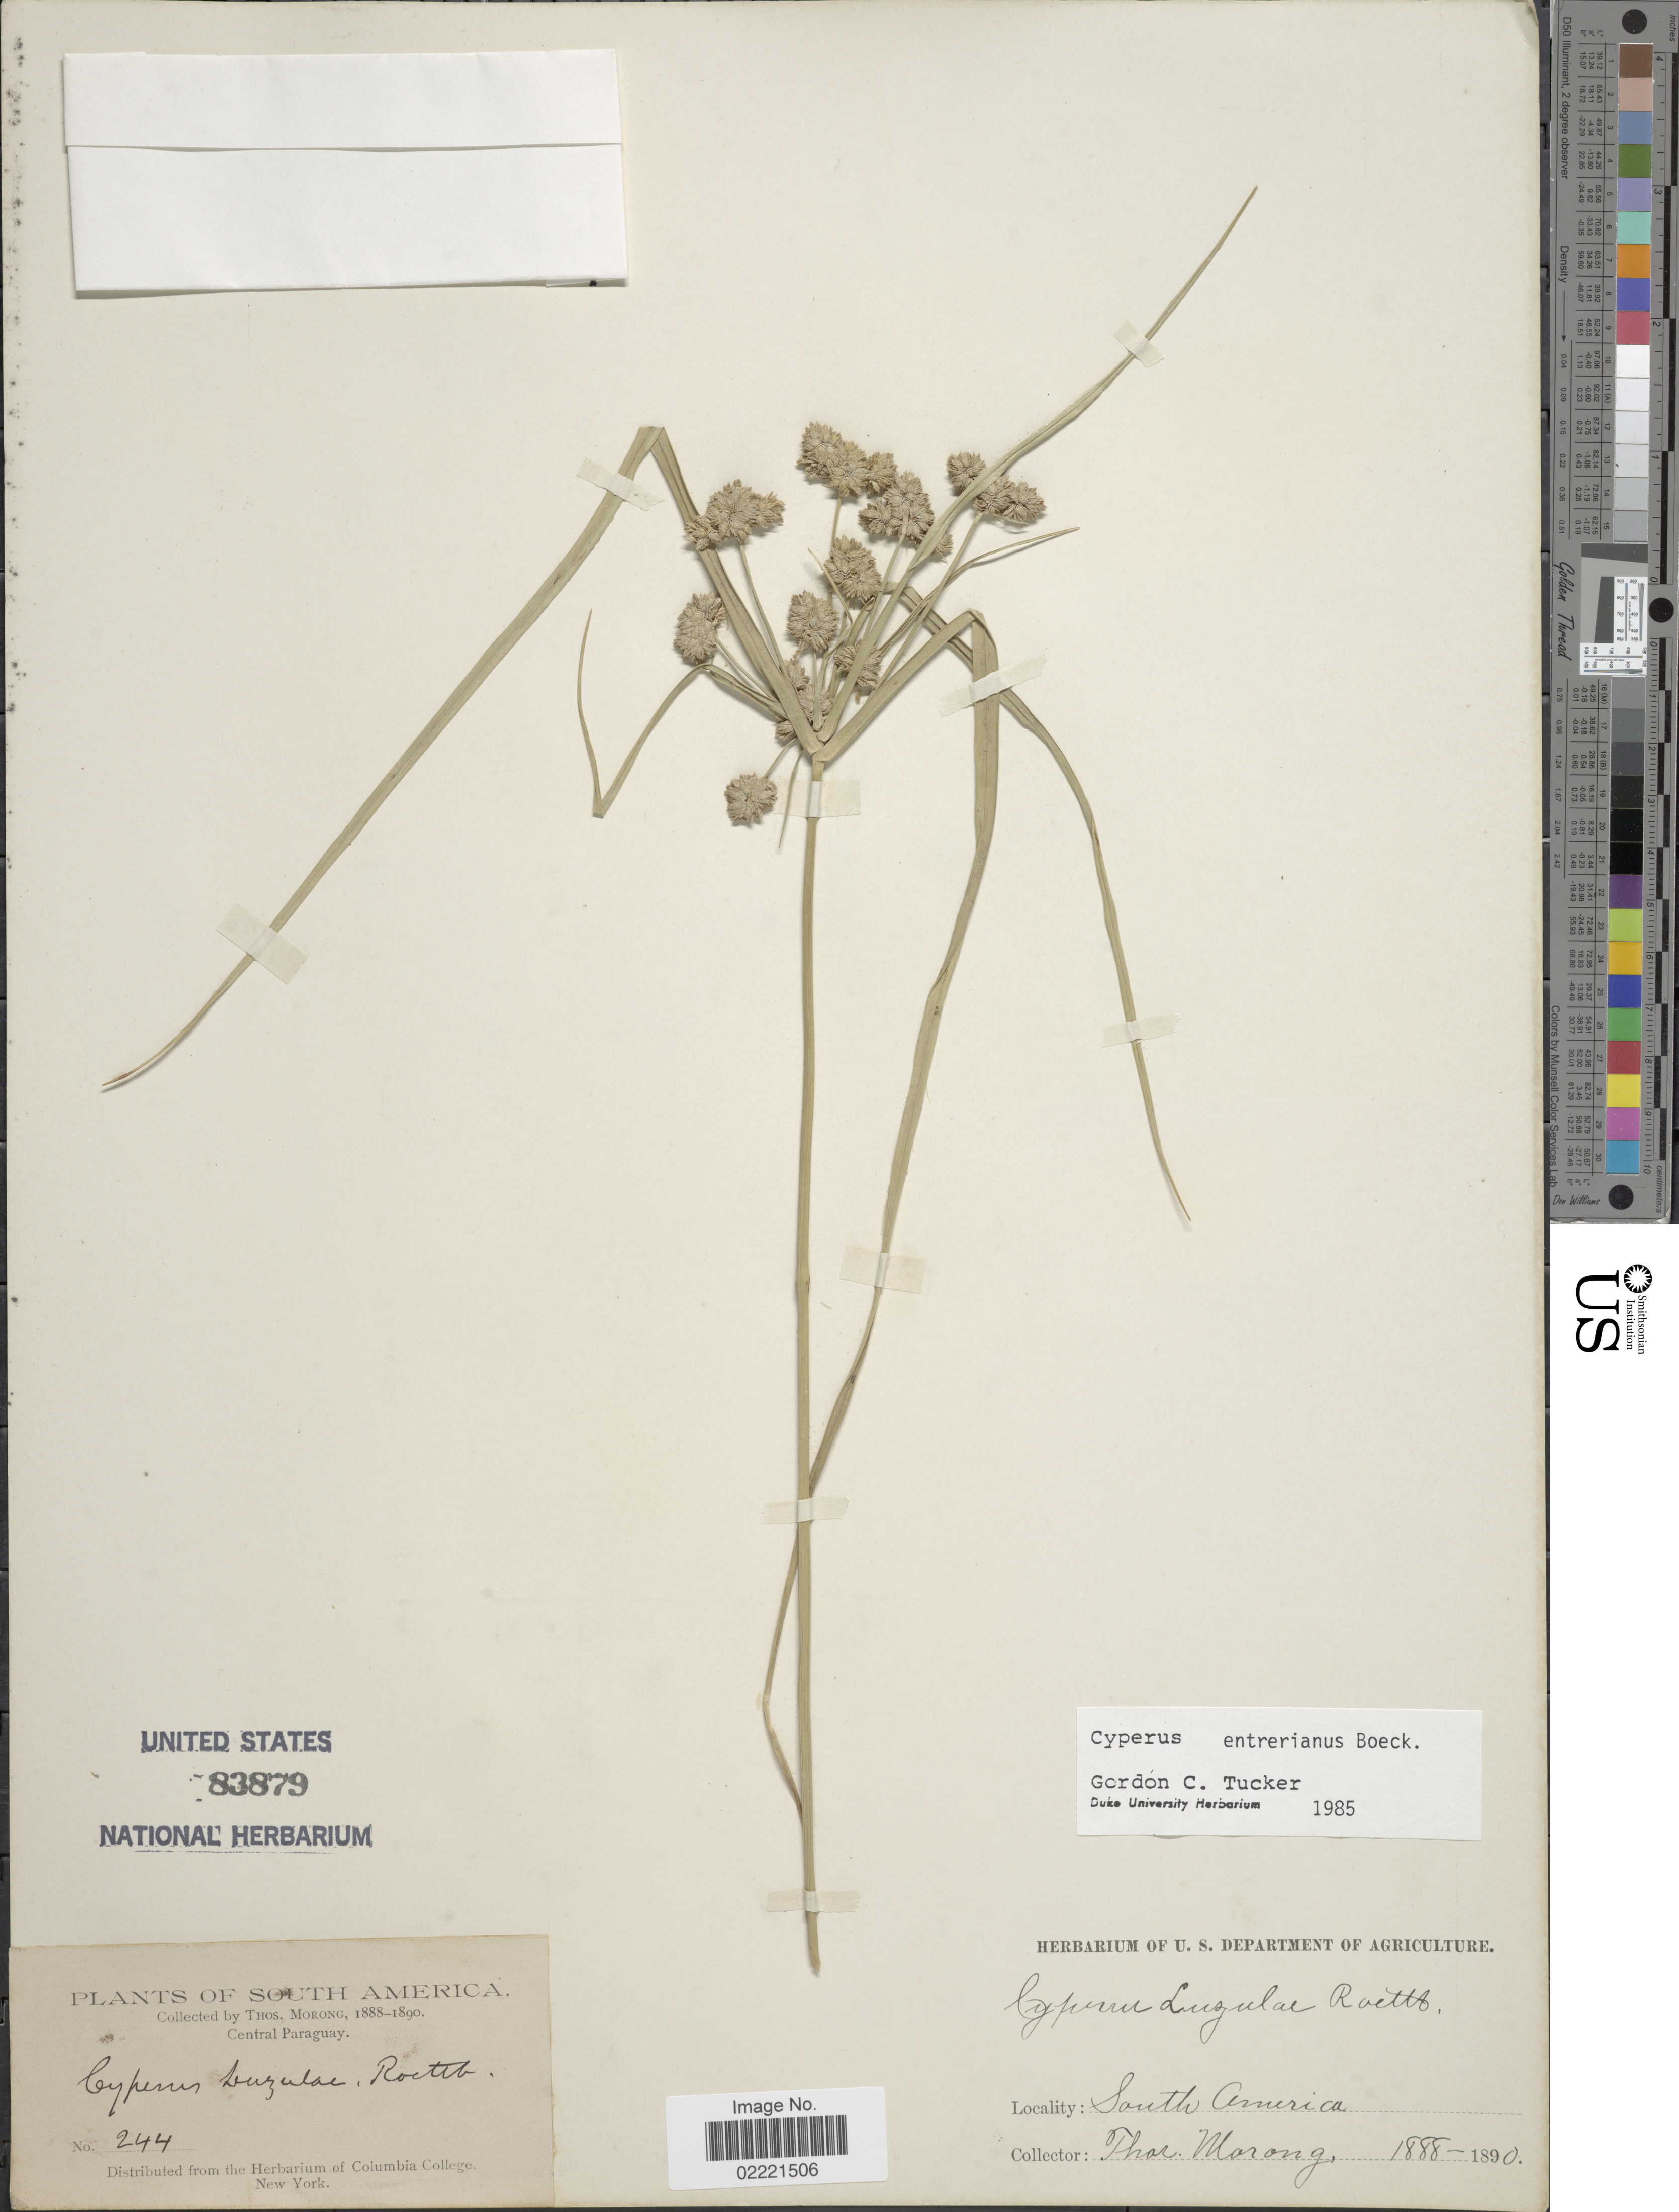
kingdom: Plantae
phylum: Tracheophyta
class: Liliopsida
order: Poales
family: Cyperaceae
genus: Cyperus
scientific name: Cyperus entrerianus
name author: Boeckeler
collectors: ex herb. T. Morong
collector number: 244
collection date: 1888/1890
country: Paraguay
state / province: Central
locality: Central Paraguay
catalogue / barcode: US 83879